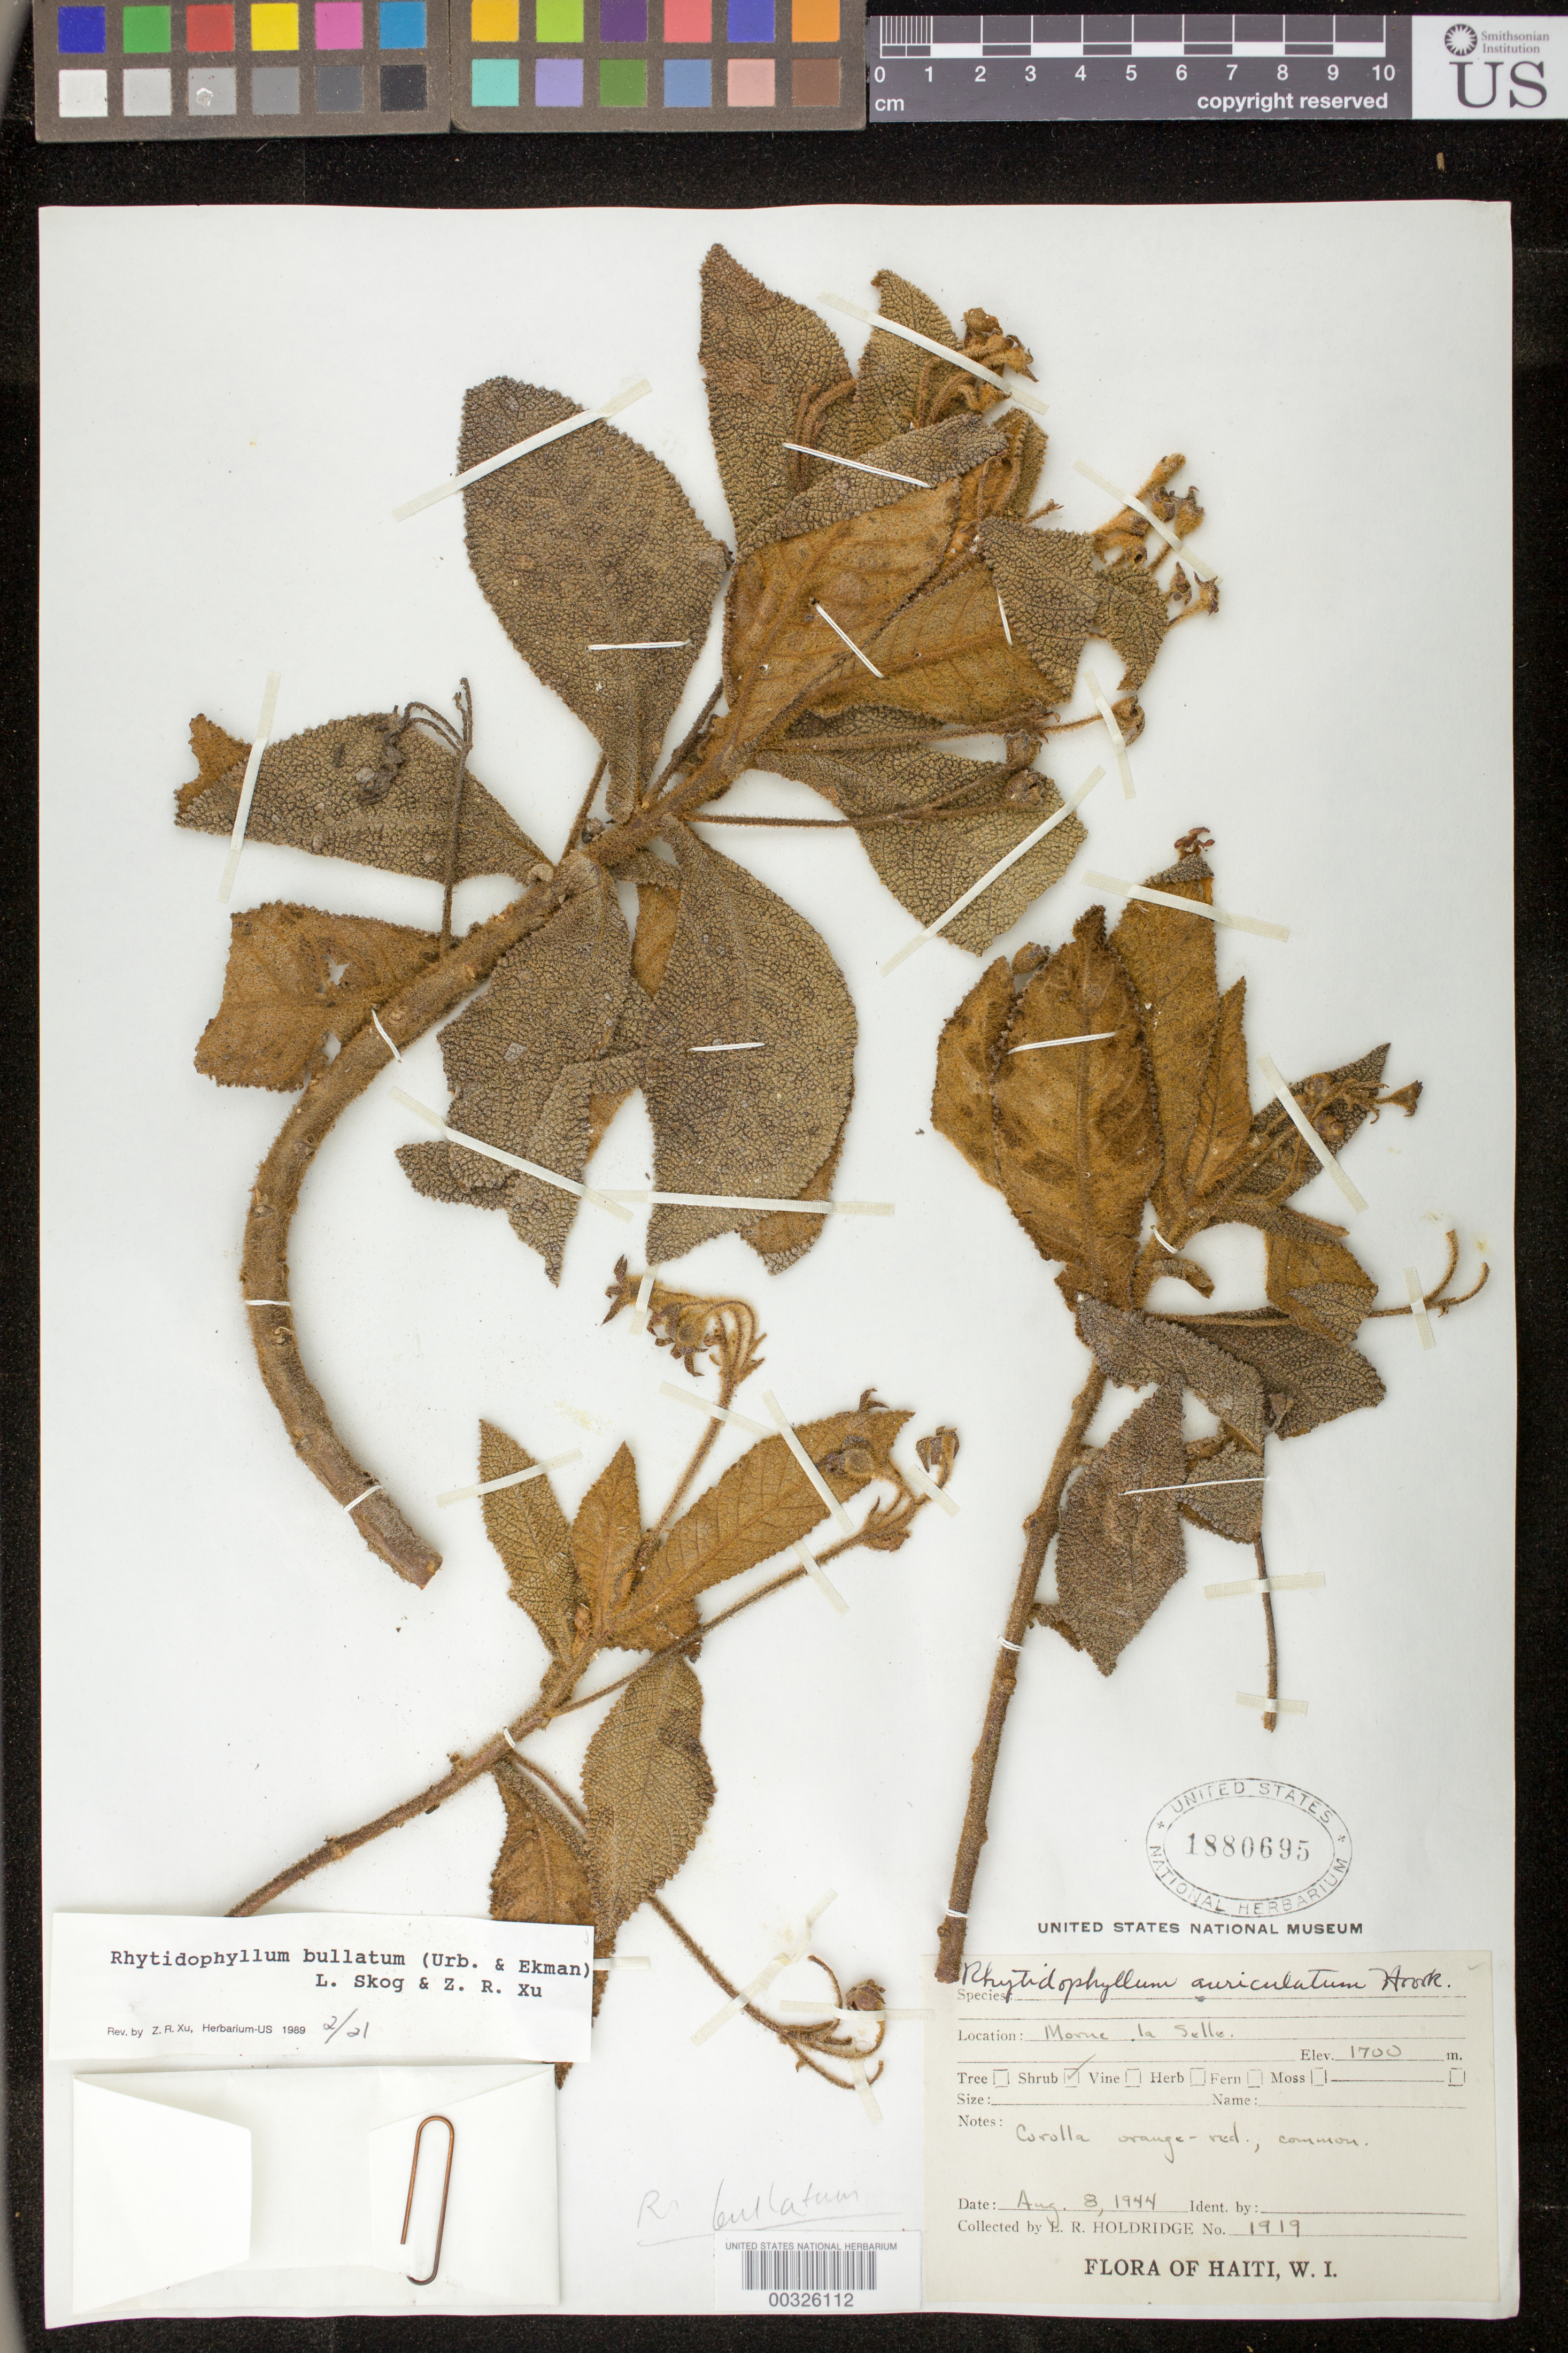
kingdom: Plantae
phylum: Tracheophyta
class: Magnoliopsida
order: Lamiales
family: Gesneriaceae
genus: Gesneria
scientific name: Gesneria bullata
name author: Urb. & Ekman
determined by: Skog, Laurence E.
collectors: L. Holdridge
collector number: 1919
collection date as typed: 08 Aug 1944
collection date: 1944-08-08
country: Haiti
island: Hispaniola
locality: Morne La Selle [F: Osman, M. la Selle]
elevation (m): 1700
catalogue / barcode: US 1880695